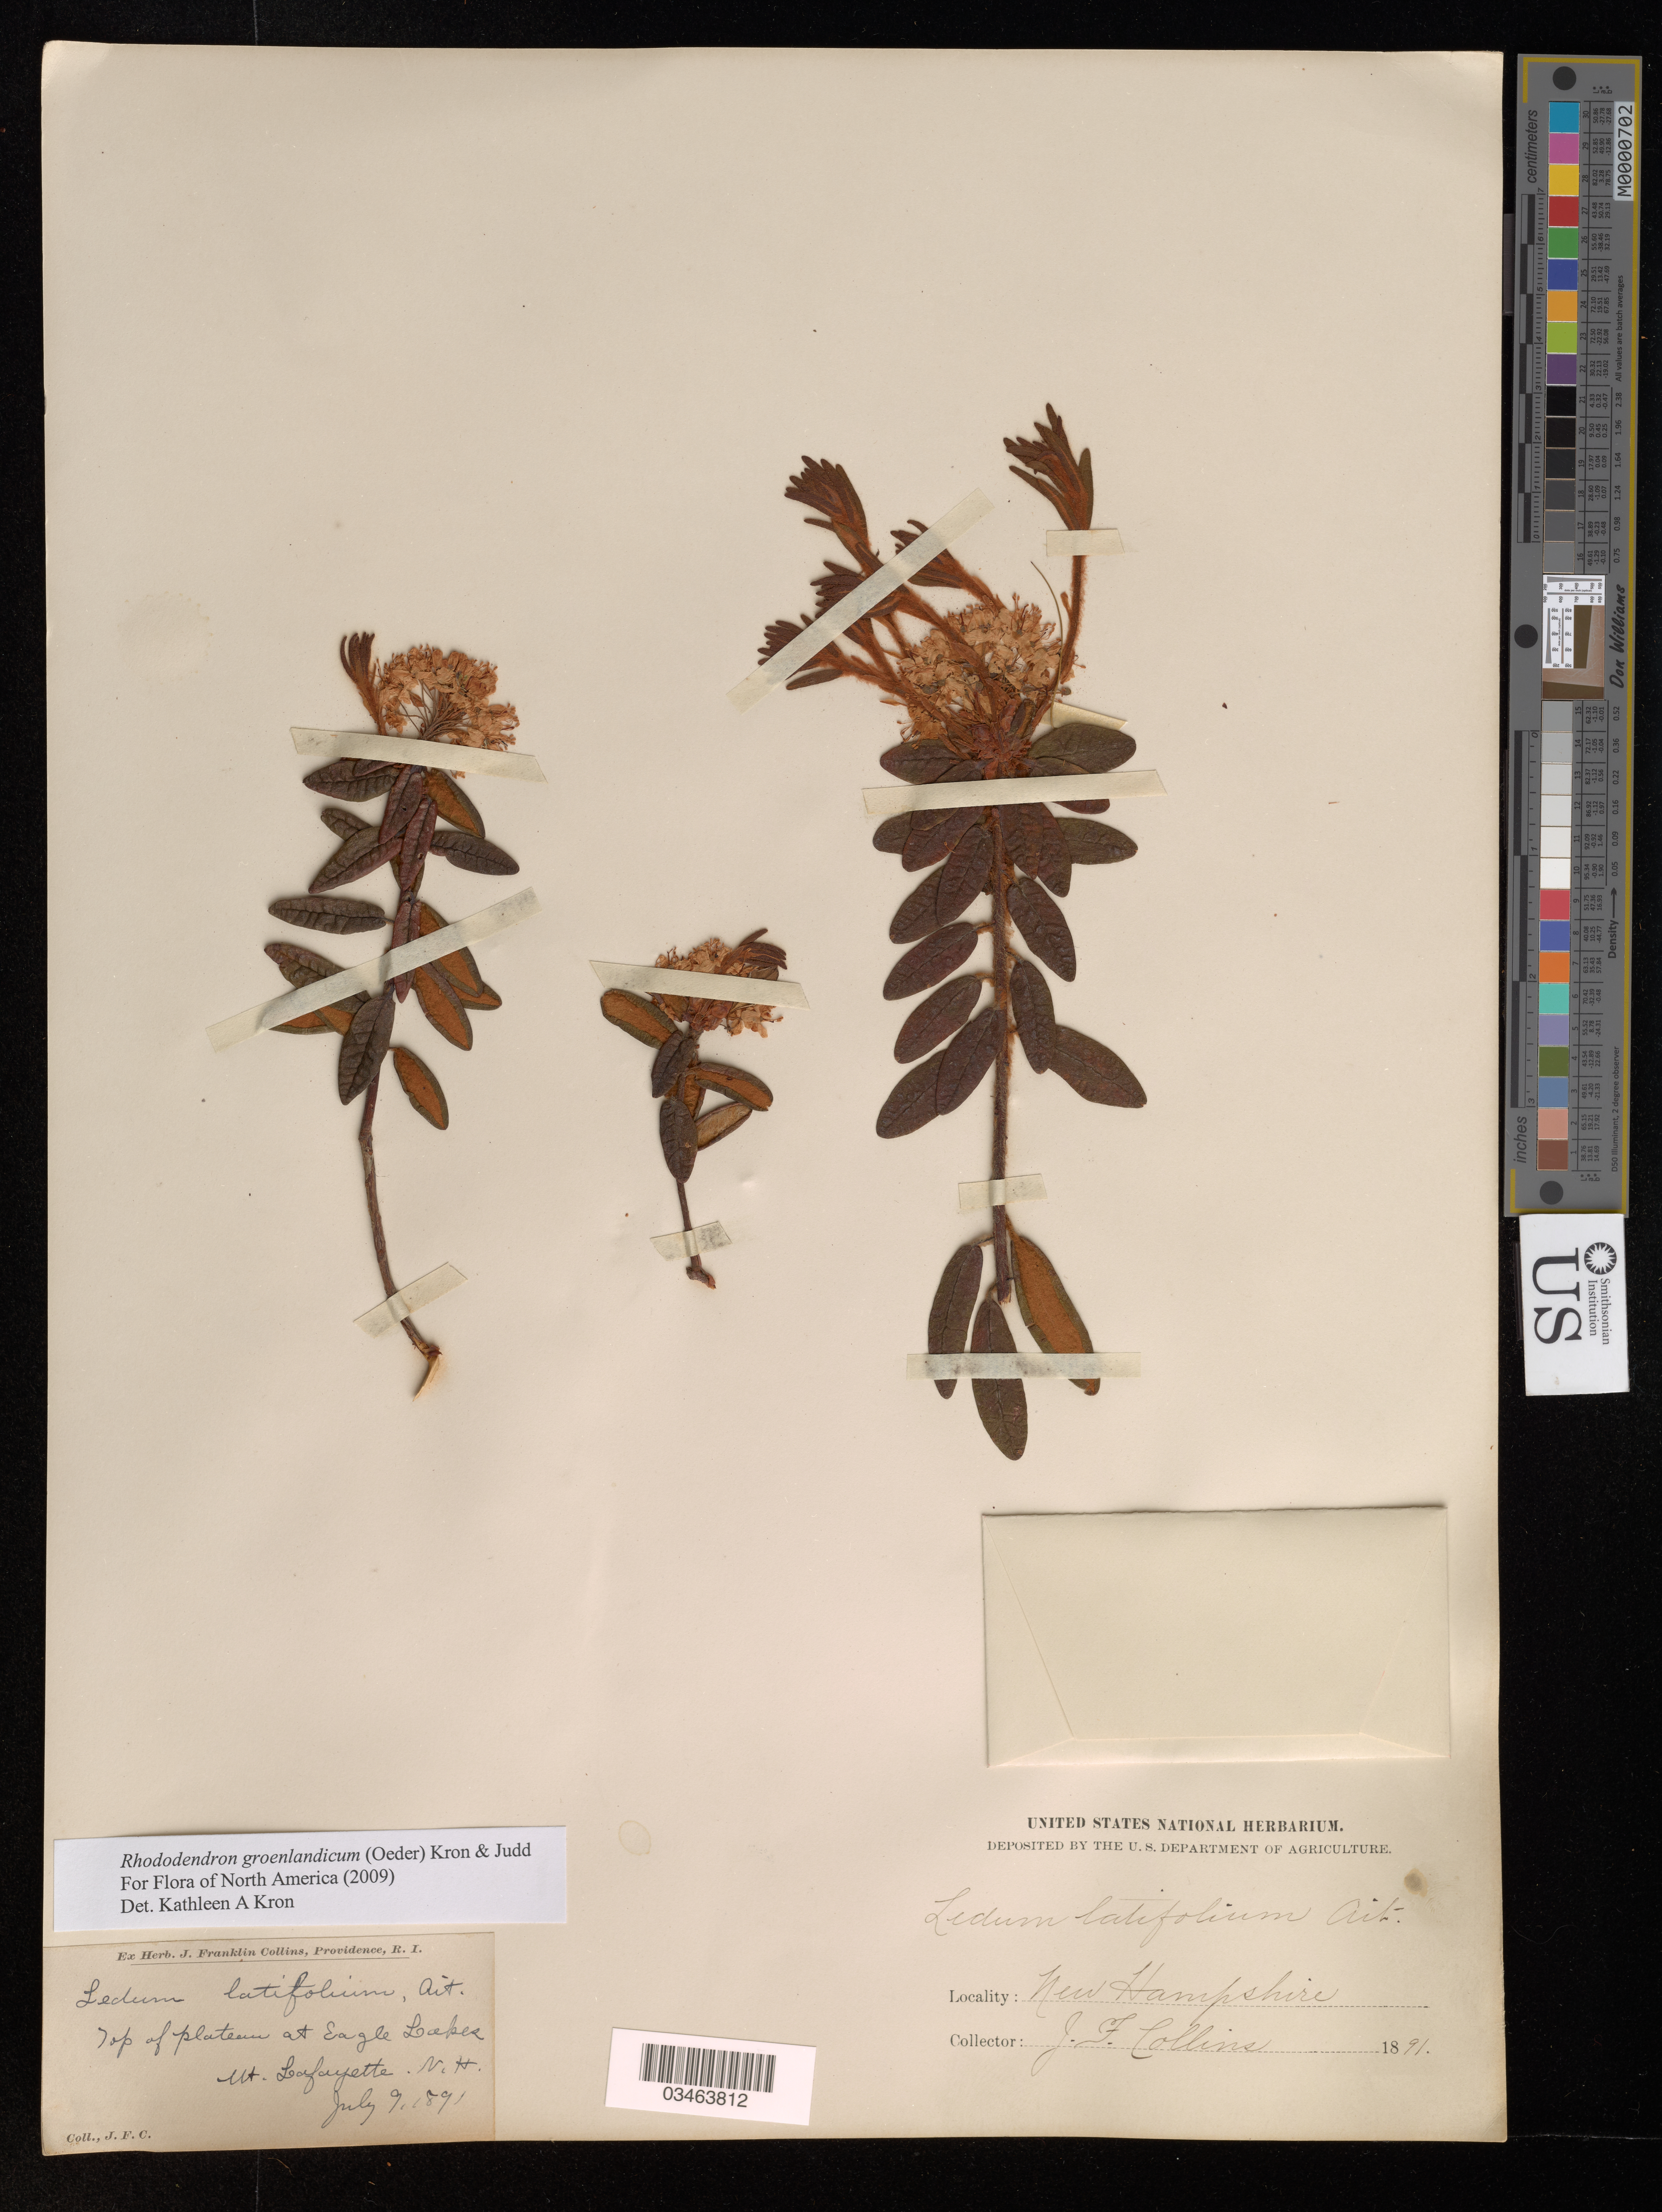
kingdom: Plantae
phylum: Tracheophyta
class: Magnoliopsida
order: Ericales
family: Ericaceae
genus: Rhododendron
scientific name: Rhododendron groenlandicum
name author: (Oeder) Kron & Judd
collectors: J. Collins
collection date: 1891-07-09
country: United States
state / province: New Hampshire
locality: Top of plateau at Eagle Lake Mt. Lafayette.